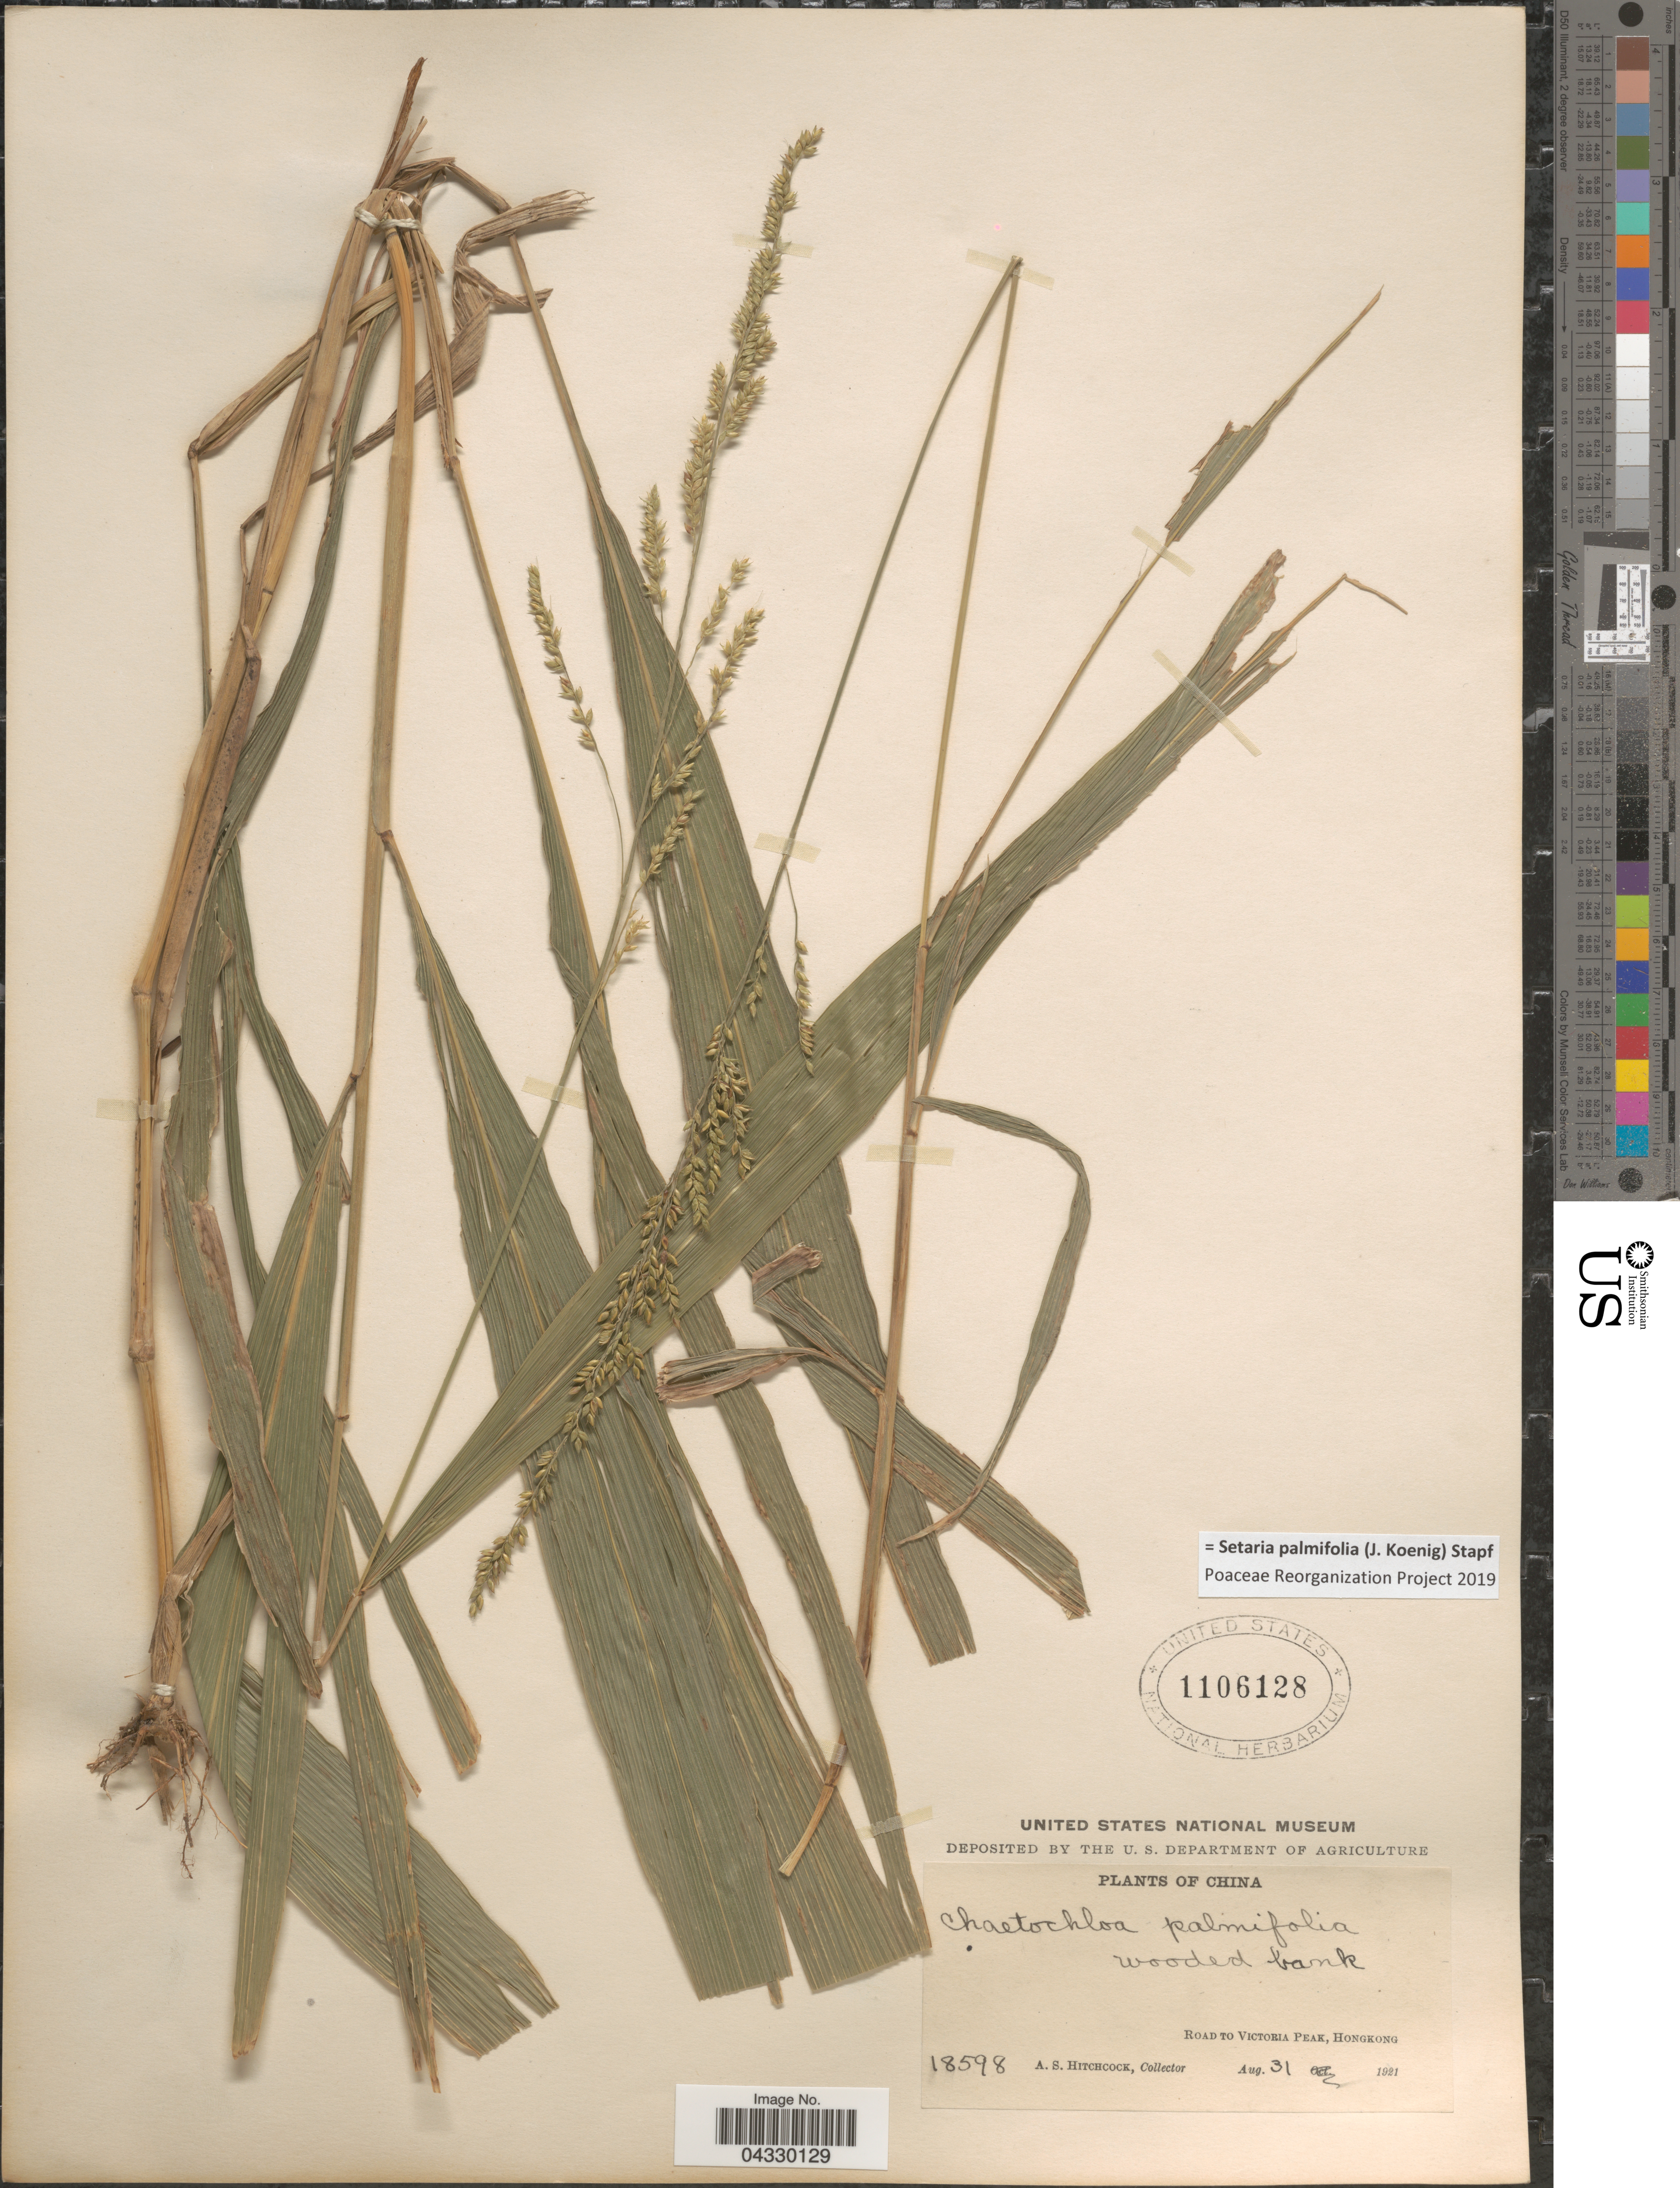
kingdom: Plantae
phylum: Tracheophyta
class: Liliopsida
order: Poales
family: Poaceae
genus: Setaria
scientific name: Setaria palmifolia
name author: (J. Koenig) Stapf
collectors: A. S. Hitchcock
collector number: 18598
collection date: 1921-08-31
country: China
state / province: Hong Kong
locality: Road to Victoria Peak, HongKong.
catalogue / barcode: US 1106128